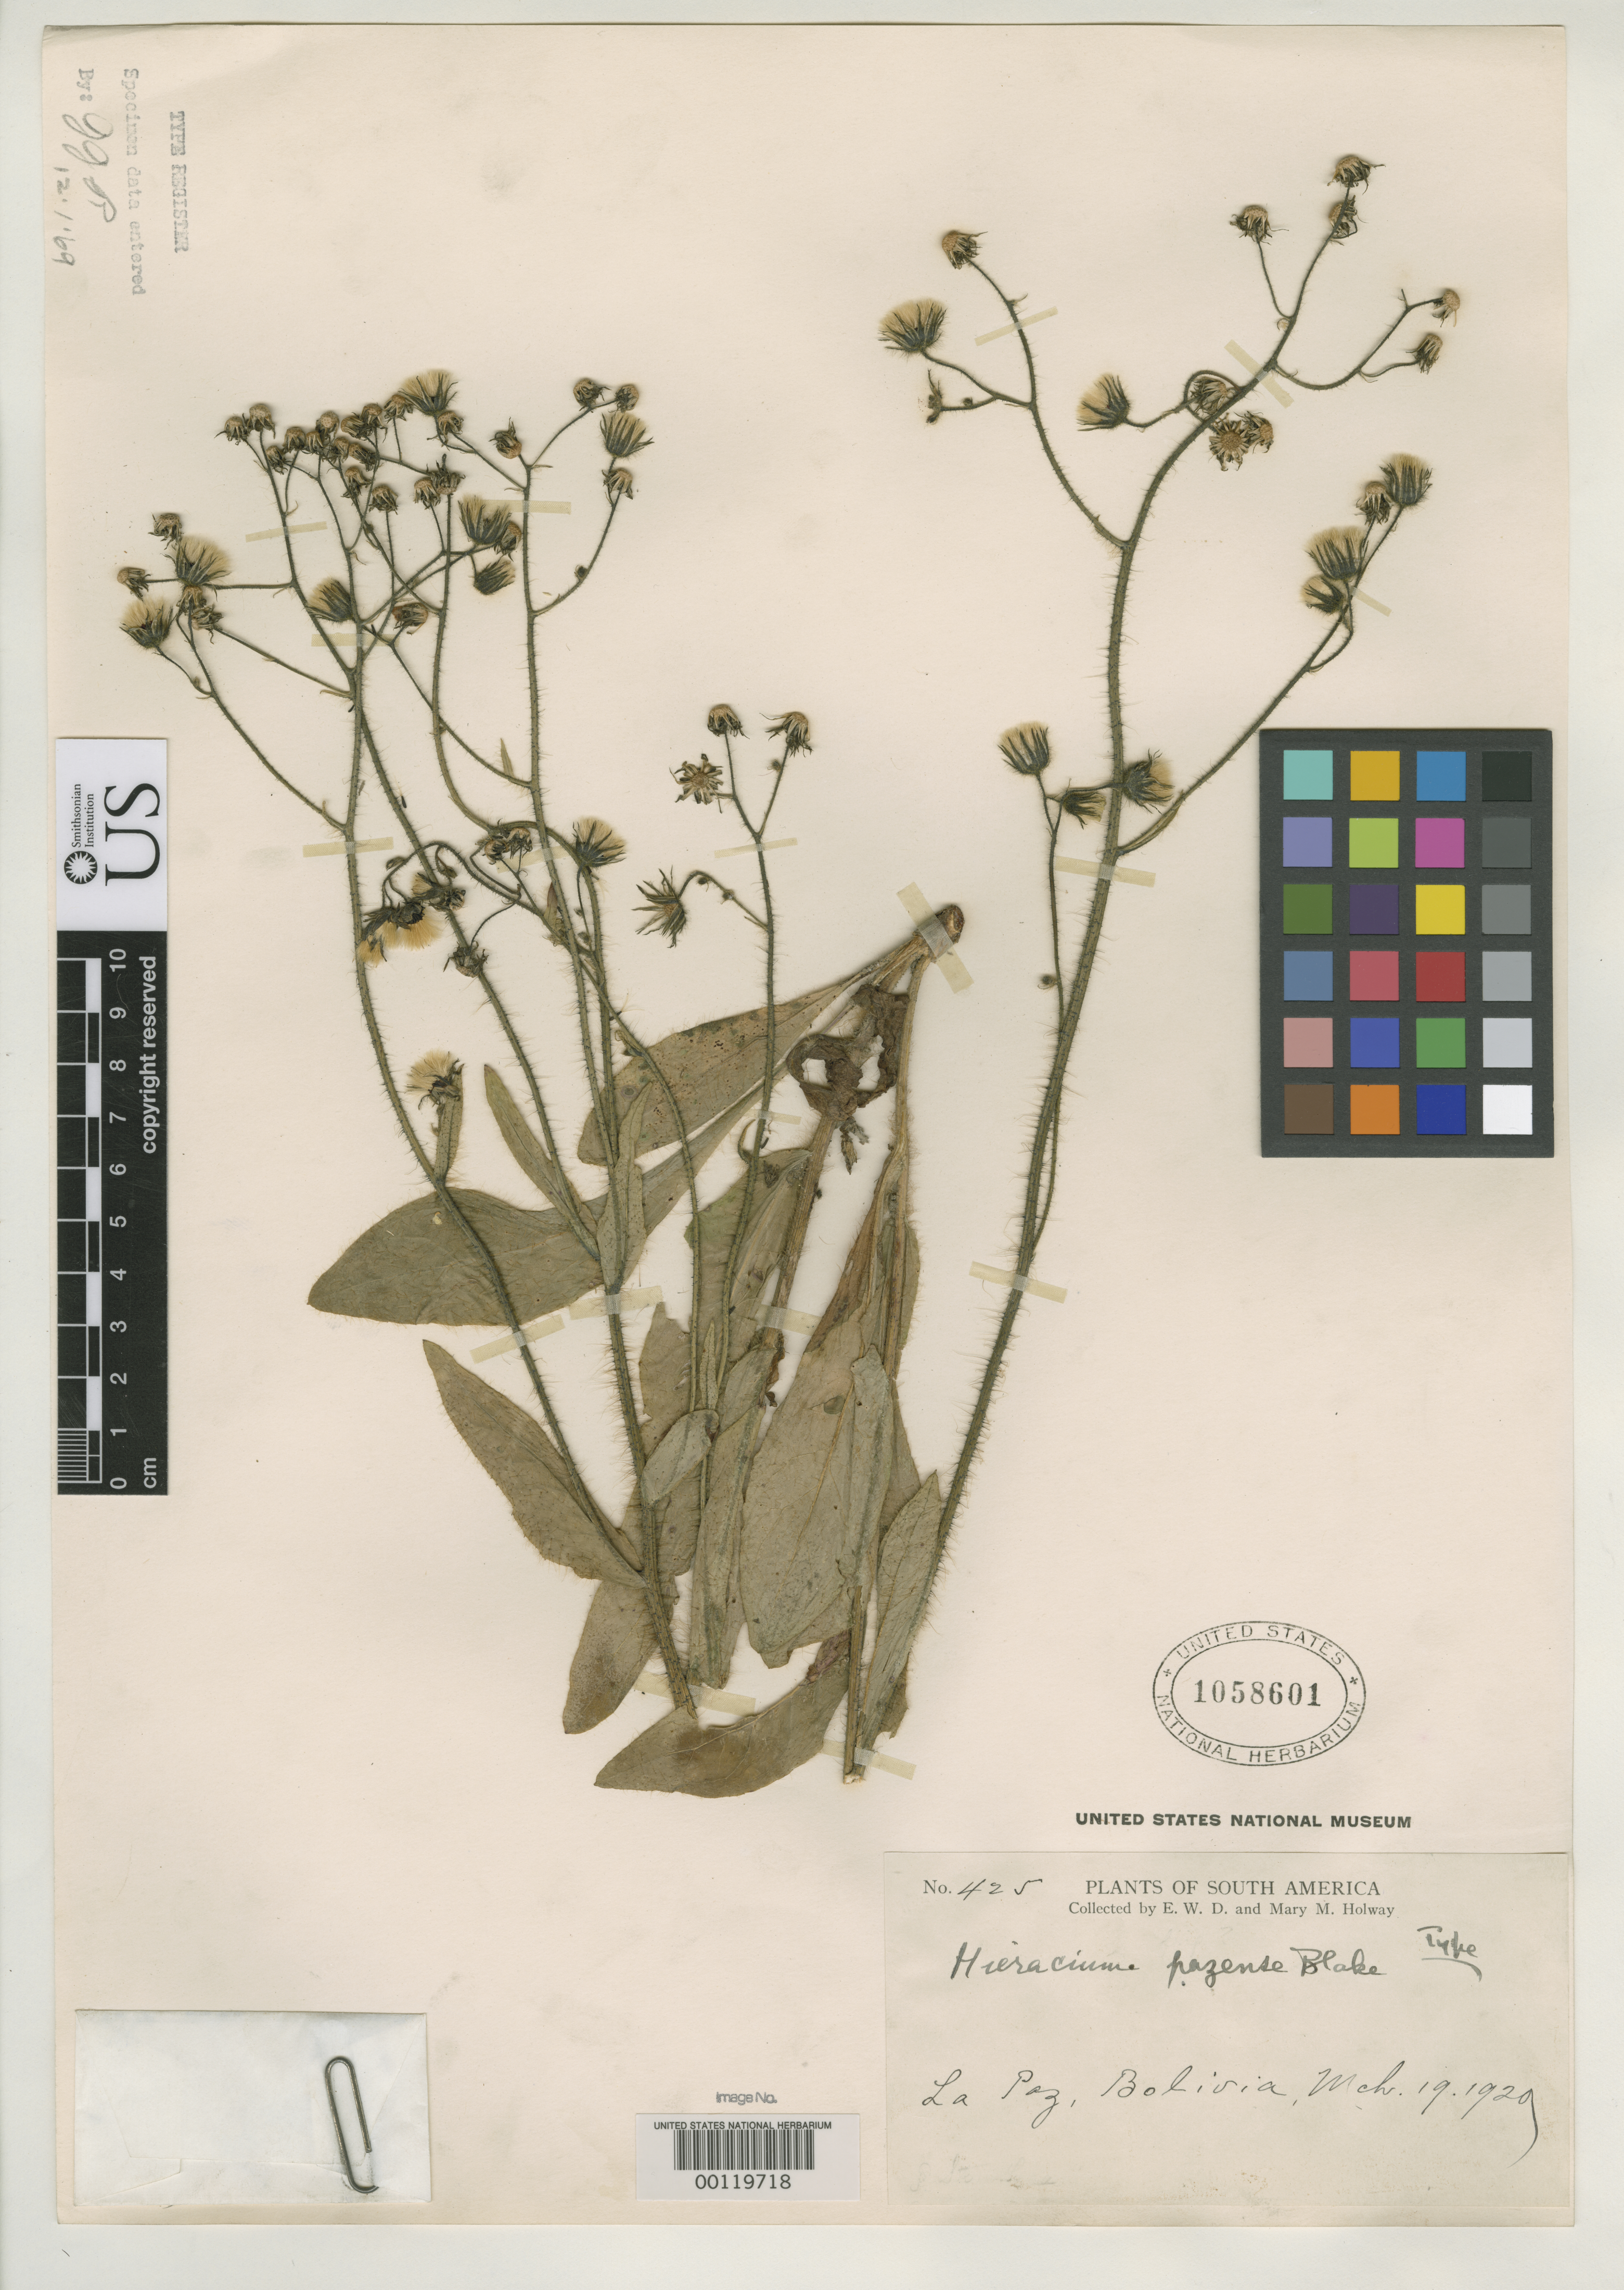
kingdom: Plantae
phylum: Tracheophyta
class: Magnoliopsida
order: Asterales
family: Asteraceae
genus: Hieracium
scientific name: Hieracium pazense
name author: S.F. Blake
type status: Holotype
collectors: E. W. D. Holway & M. M. Holway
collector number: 425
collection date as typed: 19 Mar 1920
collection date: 1920-03-19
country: Bolivia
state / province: La Paz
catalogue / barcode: US 1058601